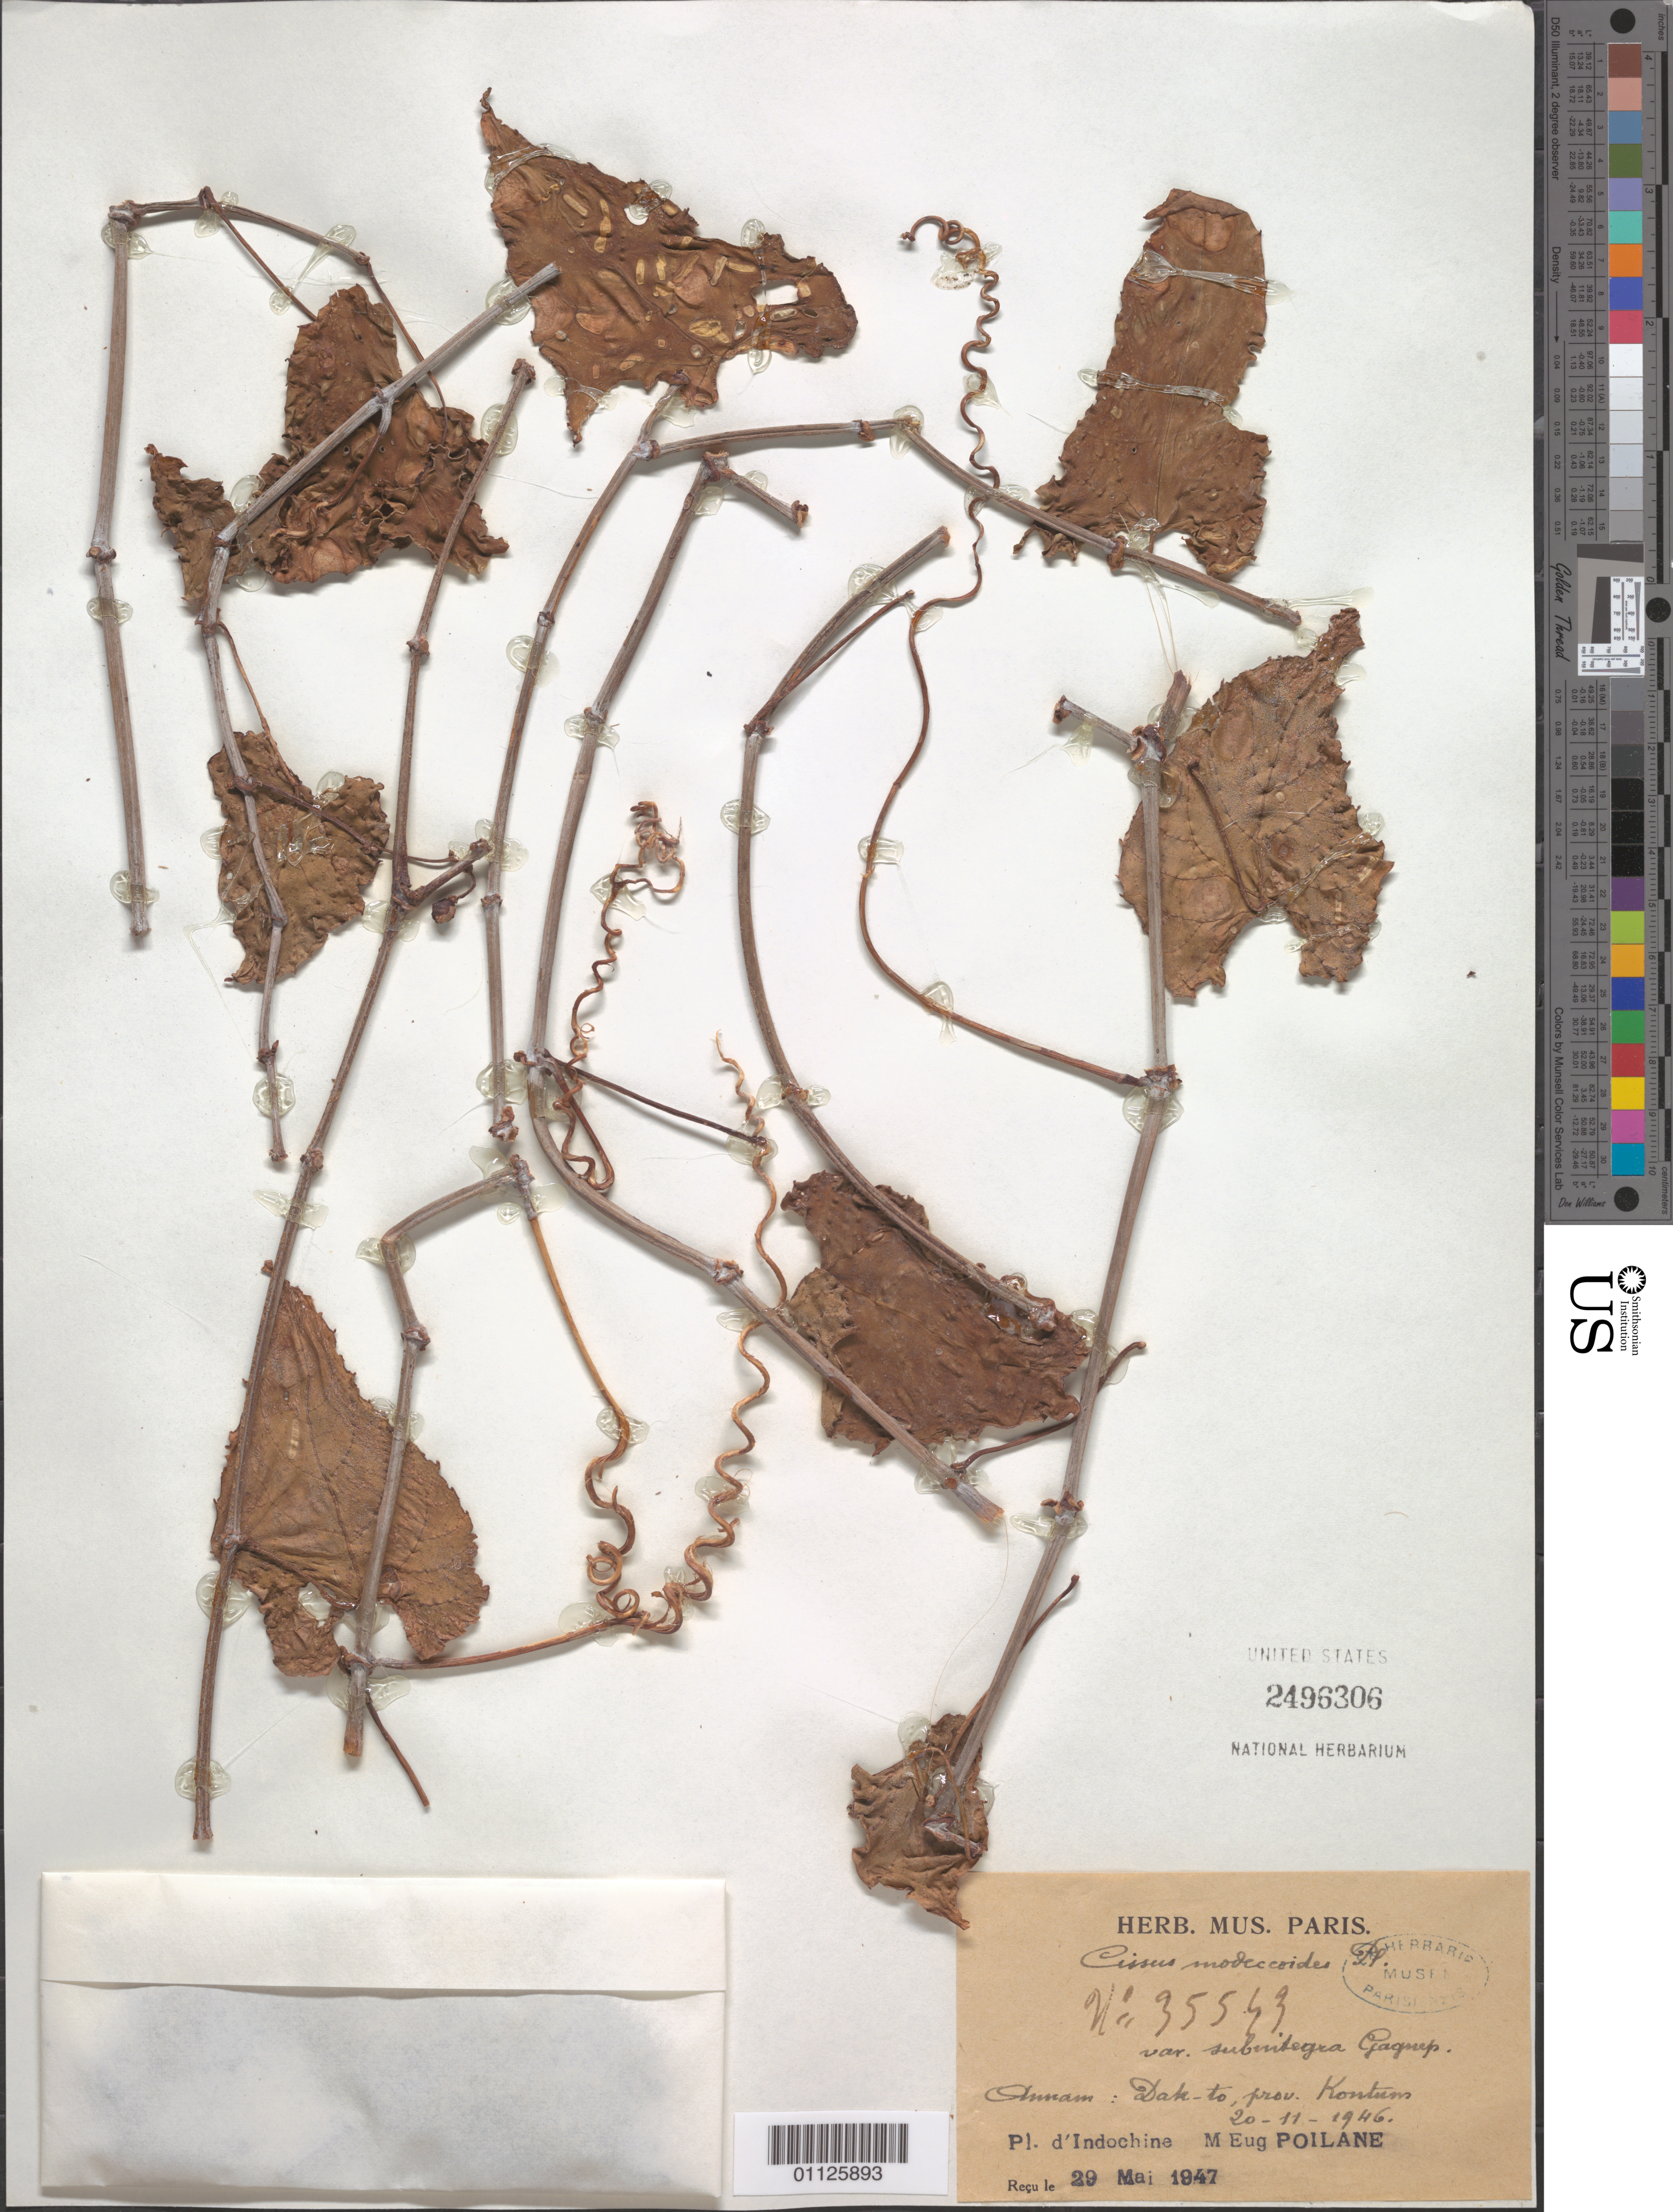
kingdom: Plantae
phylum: Tracheophyta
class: Magnoliopsida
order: Vitales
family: Vitaceae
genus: Cissus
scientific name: Cissus modeccoides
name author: Planch.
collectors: M. Poilane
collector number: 35543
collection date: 1946-11-20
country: Vietnam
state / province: Kon Tum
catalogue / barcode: US 2496306